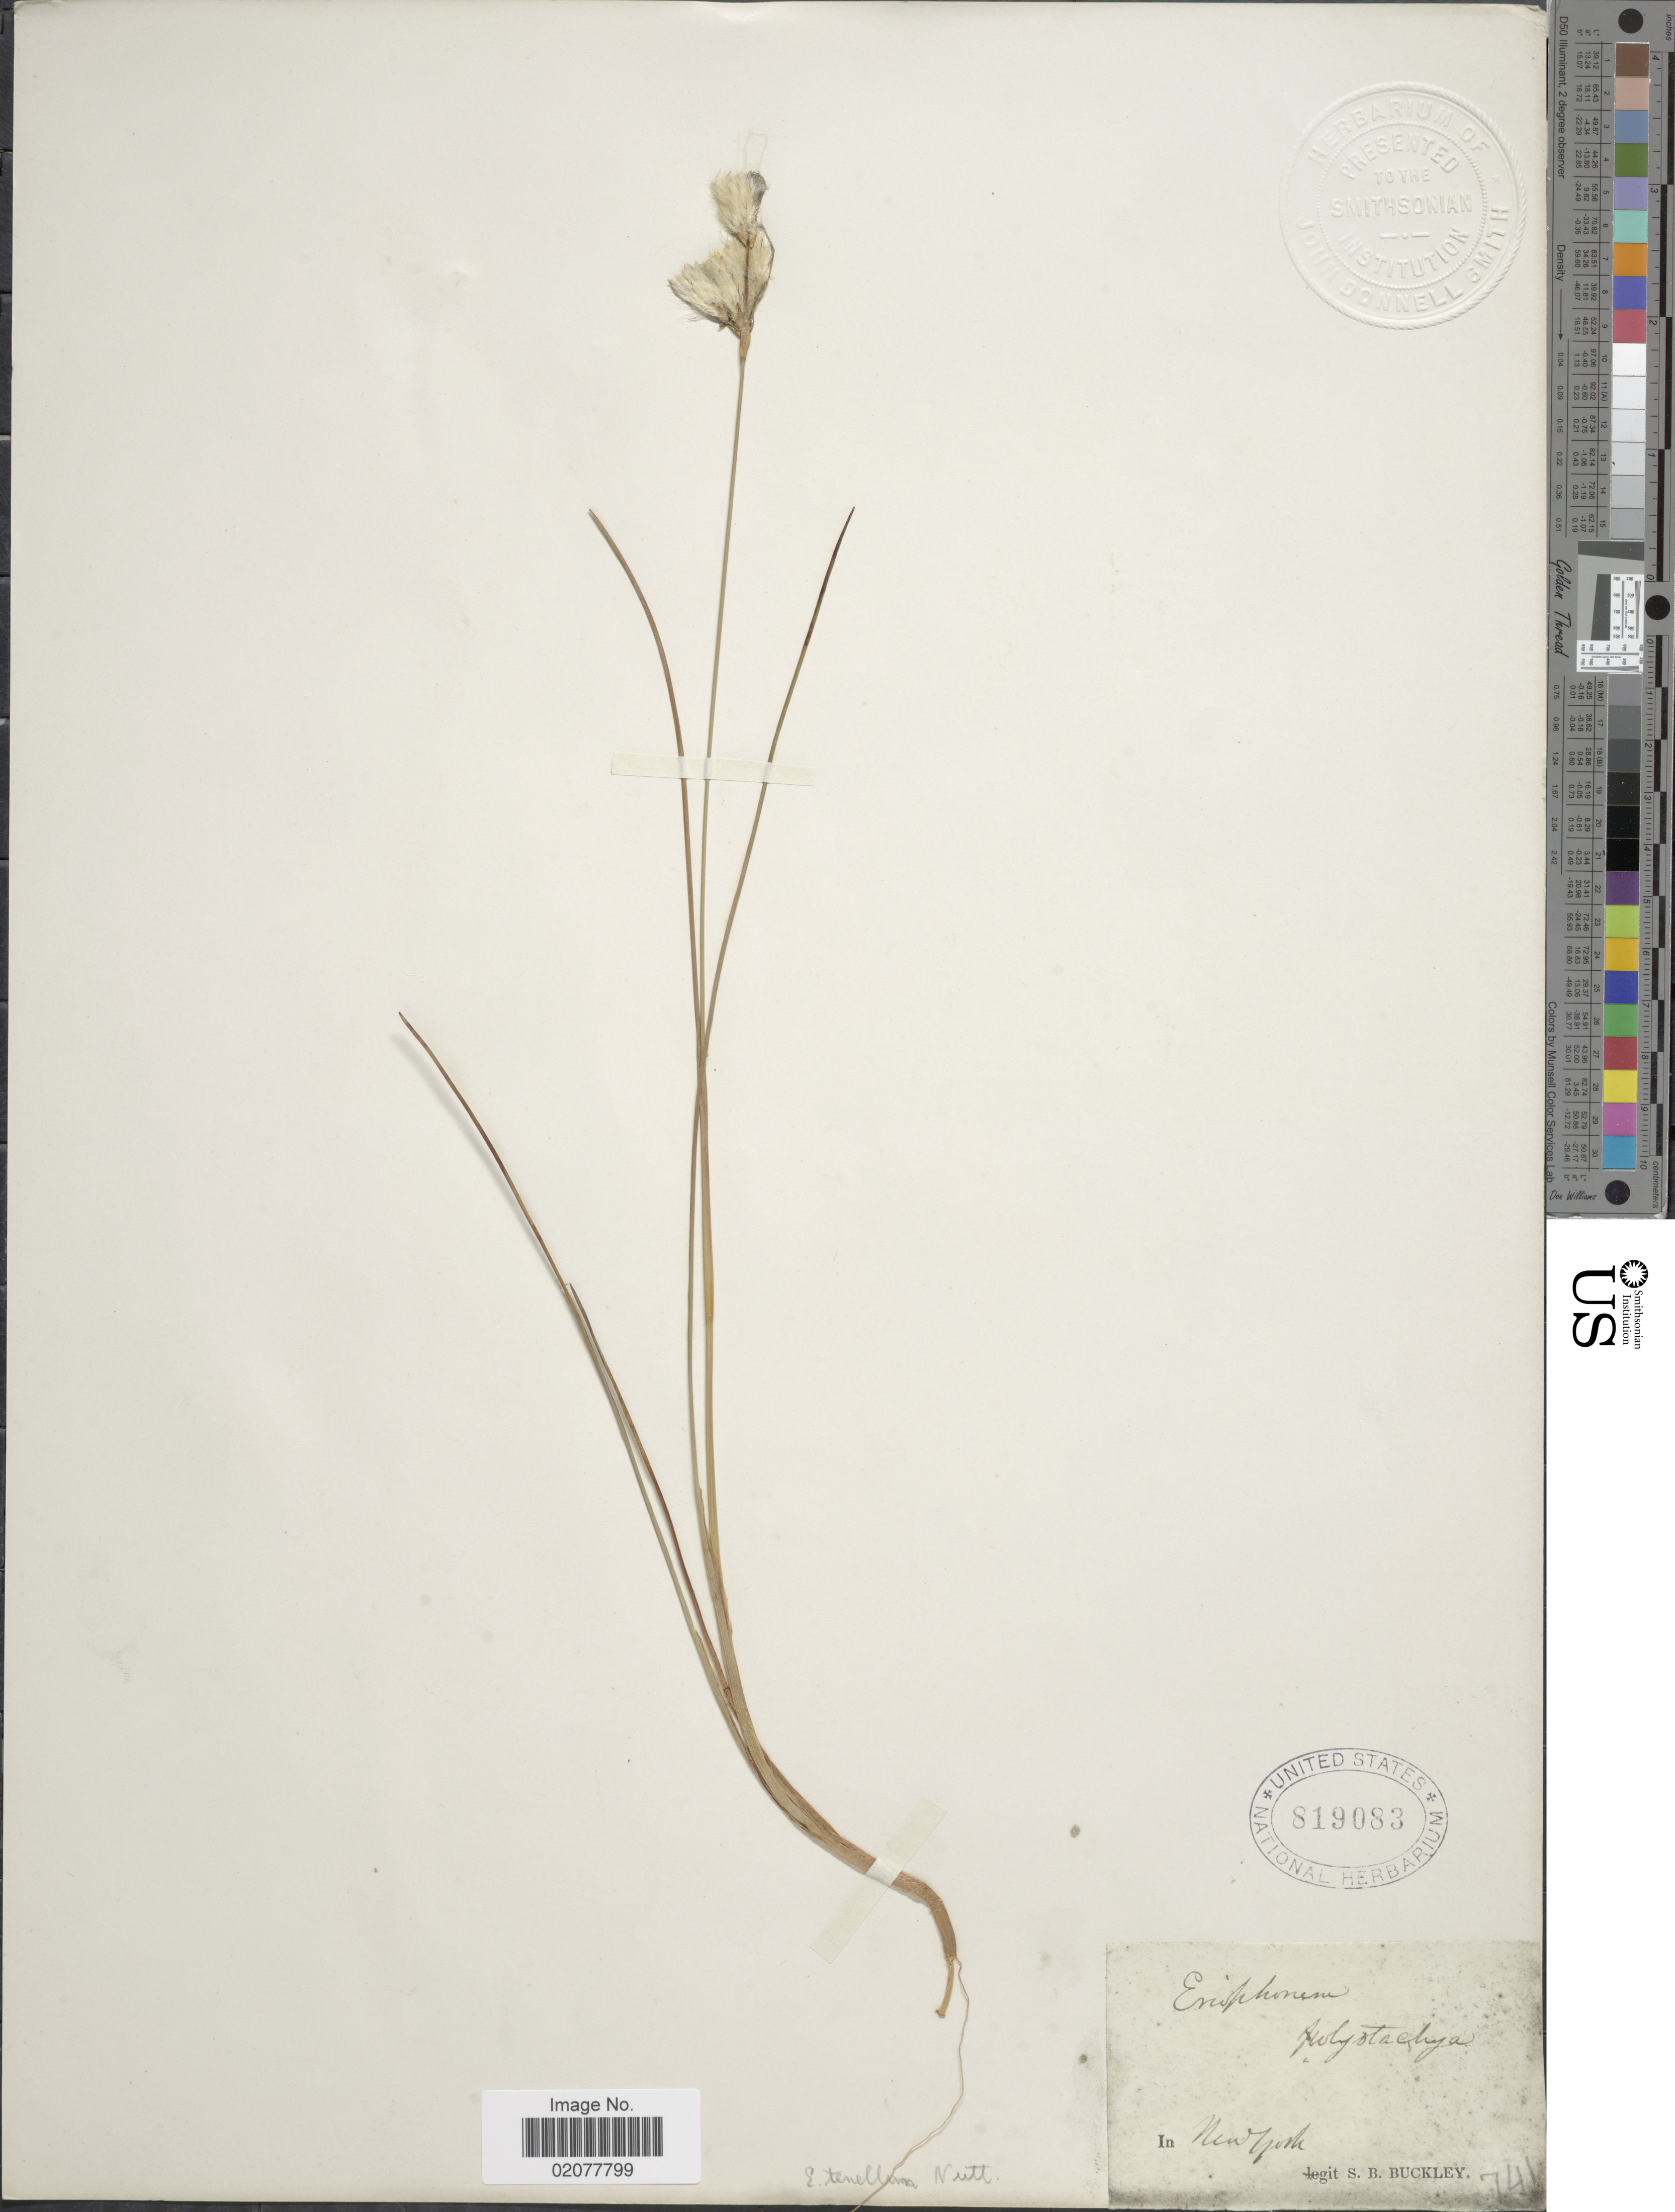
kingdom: Plantae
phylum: Tracheophyta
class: Liliopsida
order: Poales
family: Cyperaceae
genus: Eriophorum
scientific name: Eriophorum tenellum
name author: Nutt.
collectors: S. B. Buckley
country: United States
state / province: New York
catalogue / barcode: US 819083